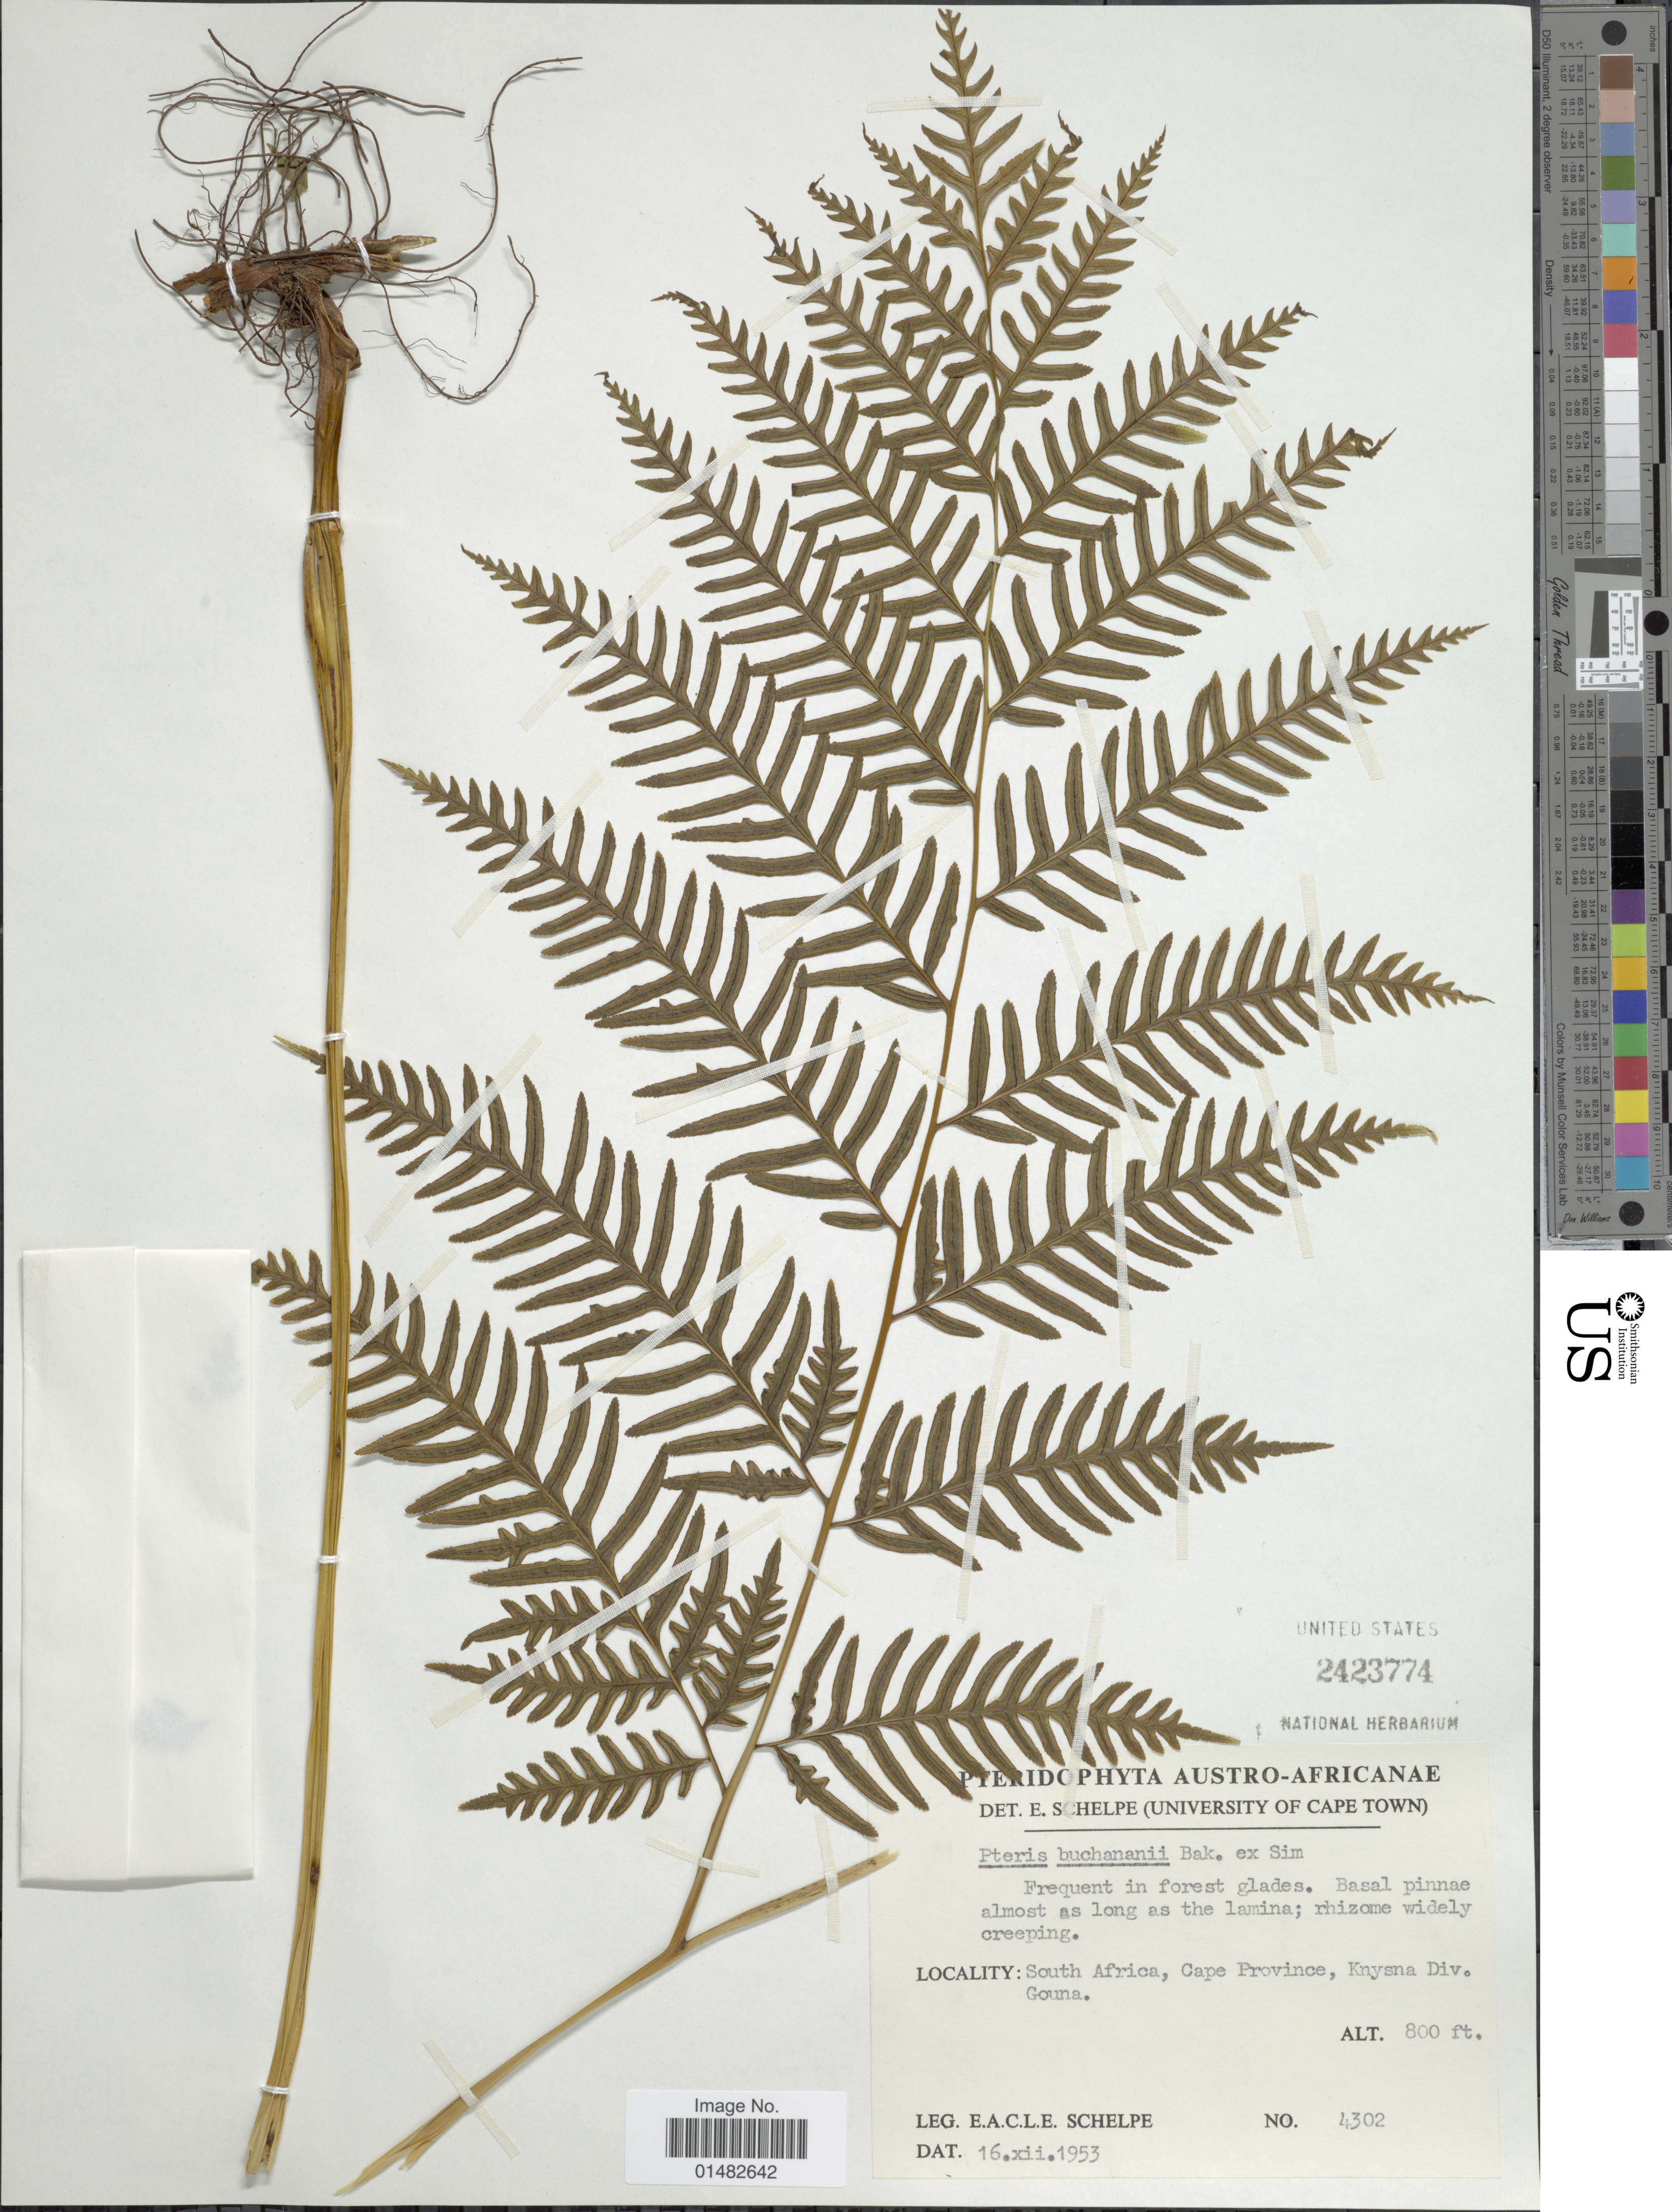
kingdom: Plantae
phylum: Tracheophyta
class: Polypodiopsida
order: Polypodiales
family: Pteridaceae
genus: Pteris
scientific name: Pteris buchananii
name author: Baker in Sim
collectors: E. A. C. L. E. Schelpe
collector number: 4302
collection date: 1953-12-16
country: South Africa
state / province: Western Cape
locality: South Africa, Cape Province, Knysna Div., Gouna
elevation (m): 244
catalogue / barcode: US 2423774